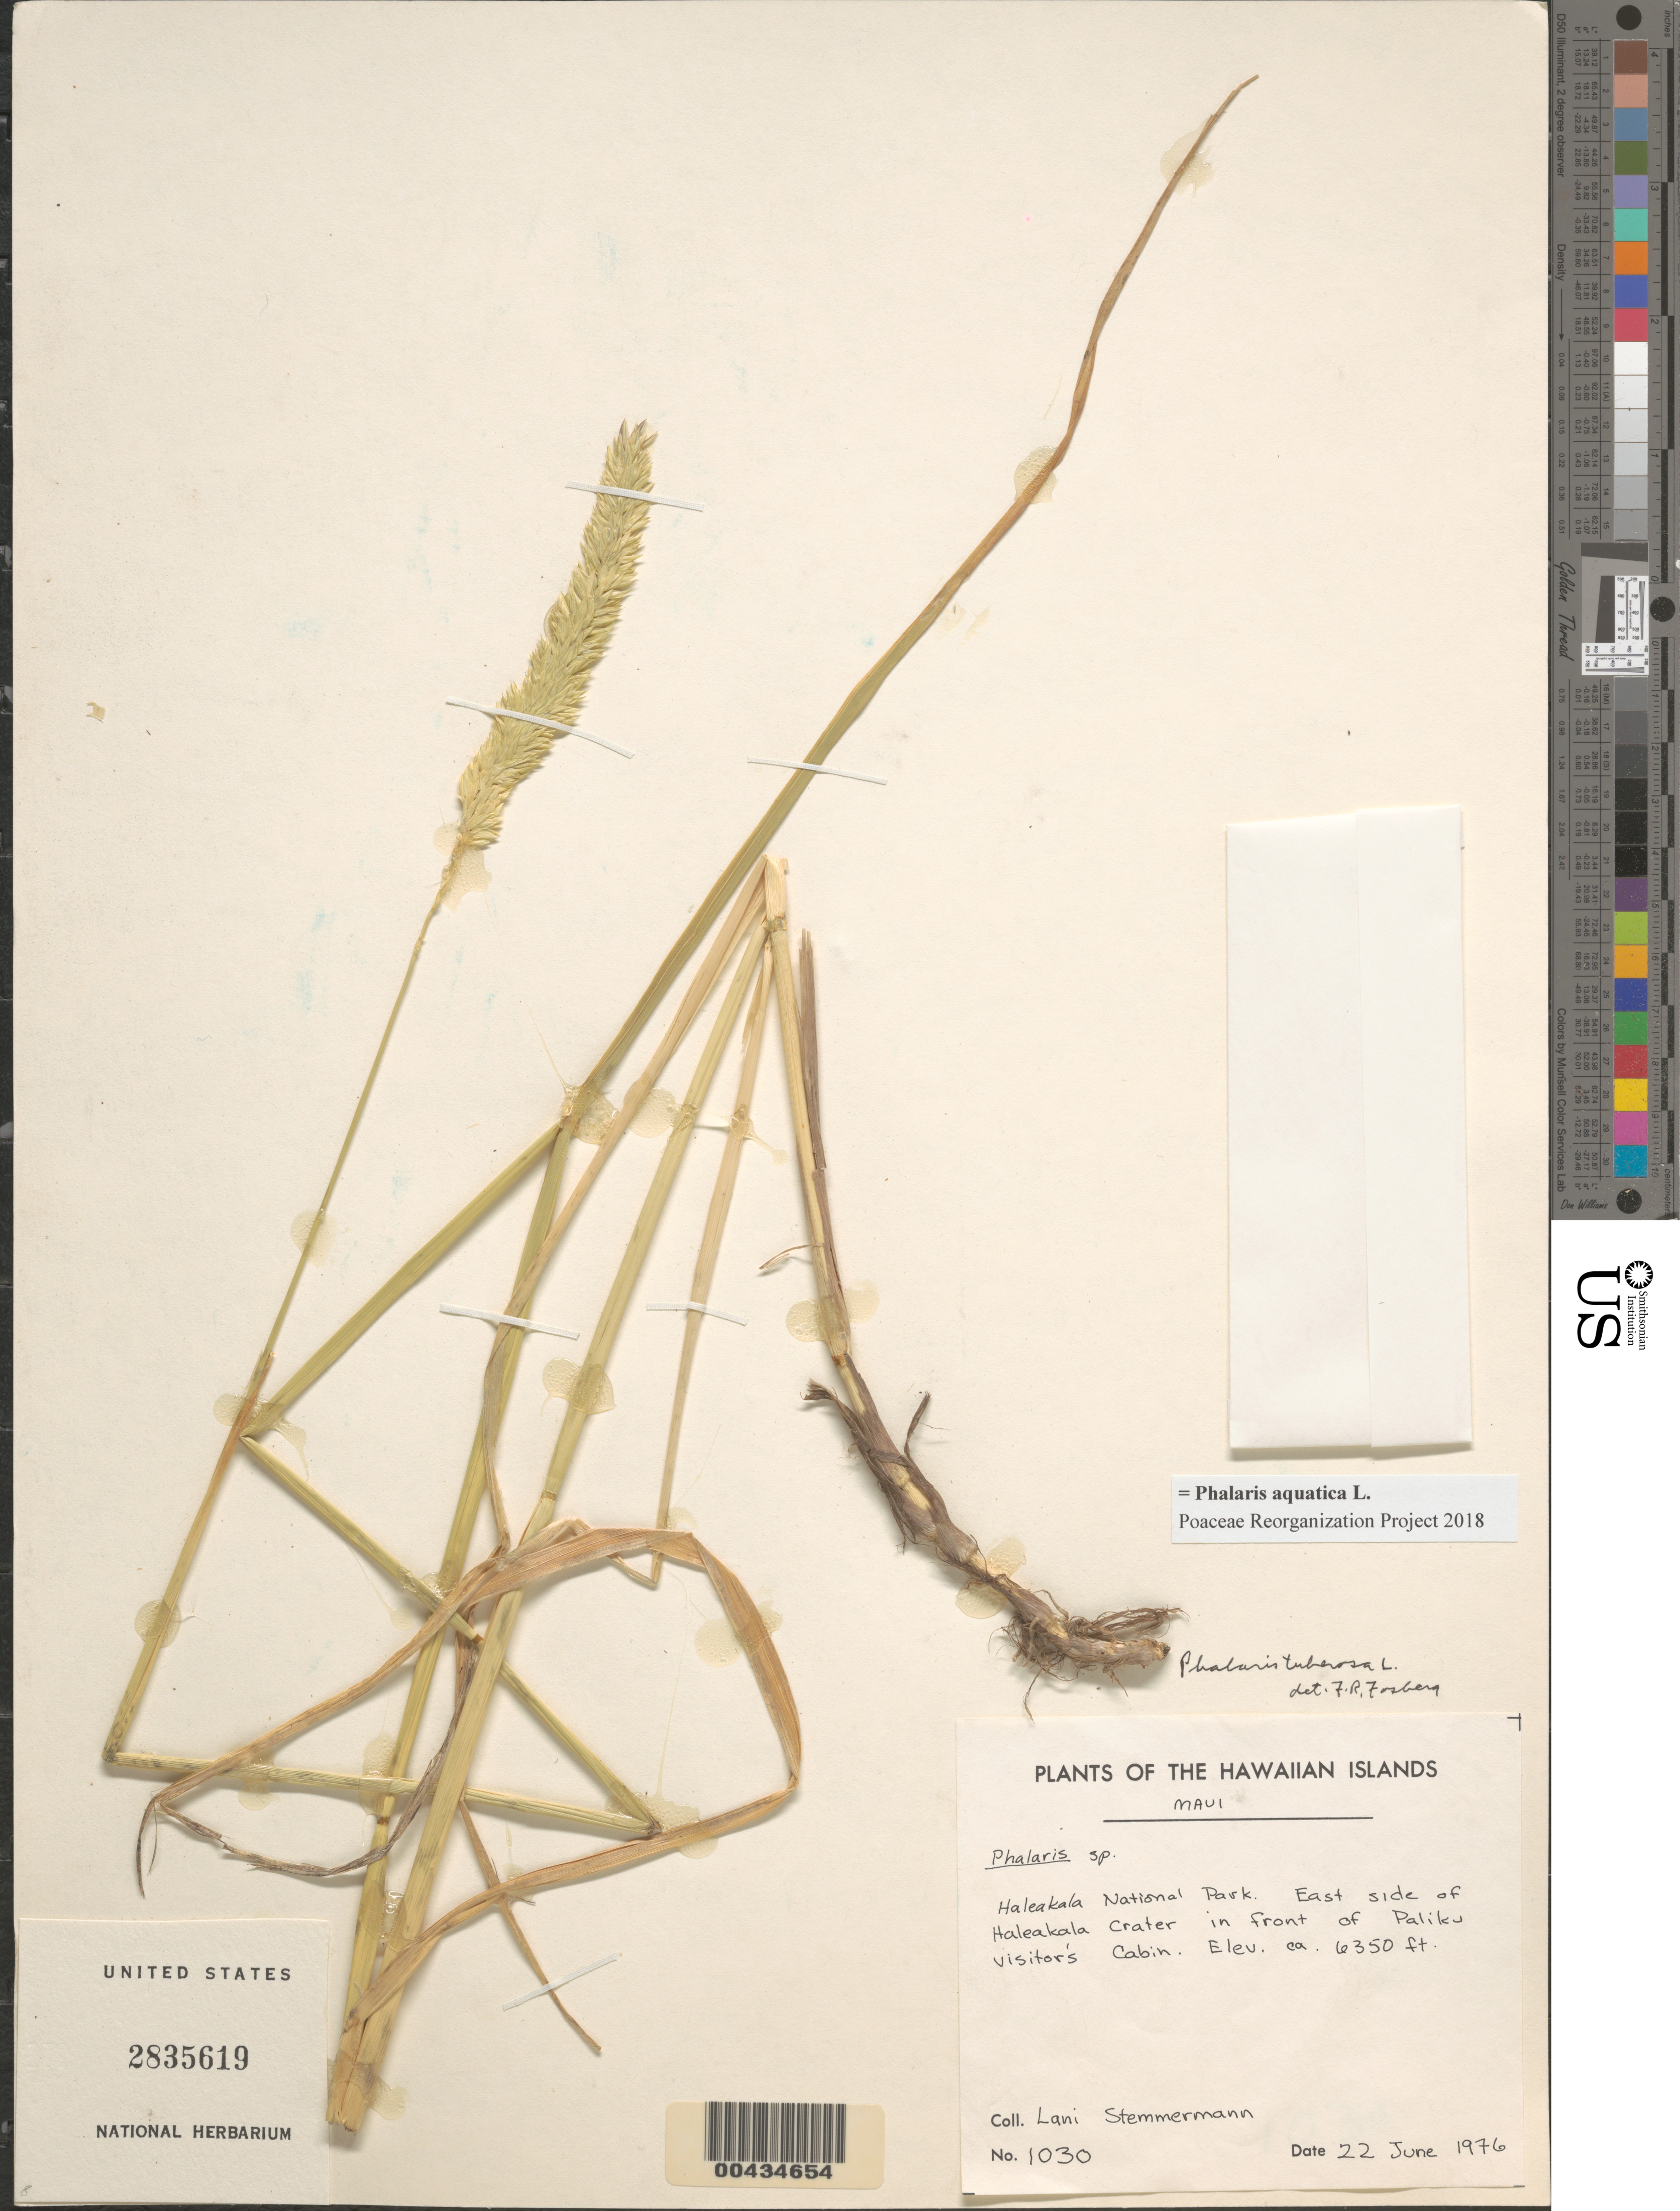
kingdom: Plantae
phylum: Tracheophyta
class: Liliopsida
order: Poales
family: Poaceae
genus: Phalaris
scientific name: Phalaris aquatica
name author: L.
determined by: Poaceae Reorganization Project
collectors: L. Stemmermann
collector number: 1030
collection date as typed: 22 Jun 1976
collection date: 1976-06-22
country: United States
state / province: Hawaii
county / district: Maui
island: Maui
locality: Haleakala National Park, E side of Haleakala Crater in front of Paliku Visitor's Cabin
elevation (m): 1935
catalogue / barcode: US 2835619